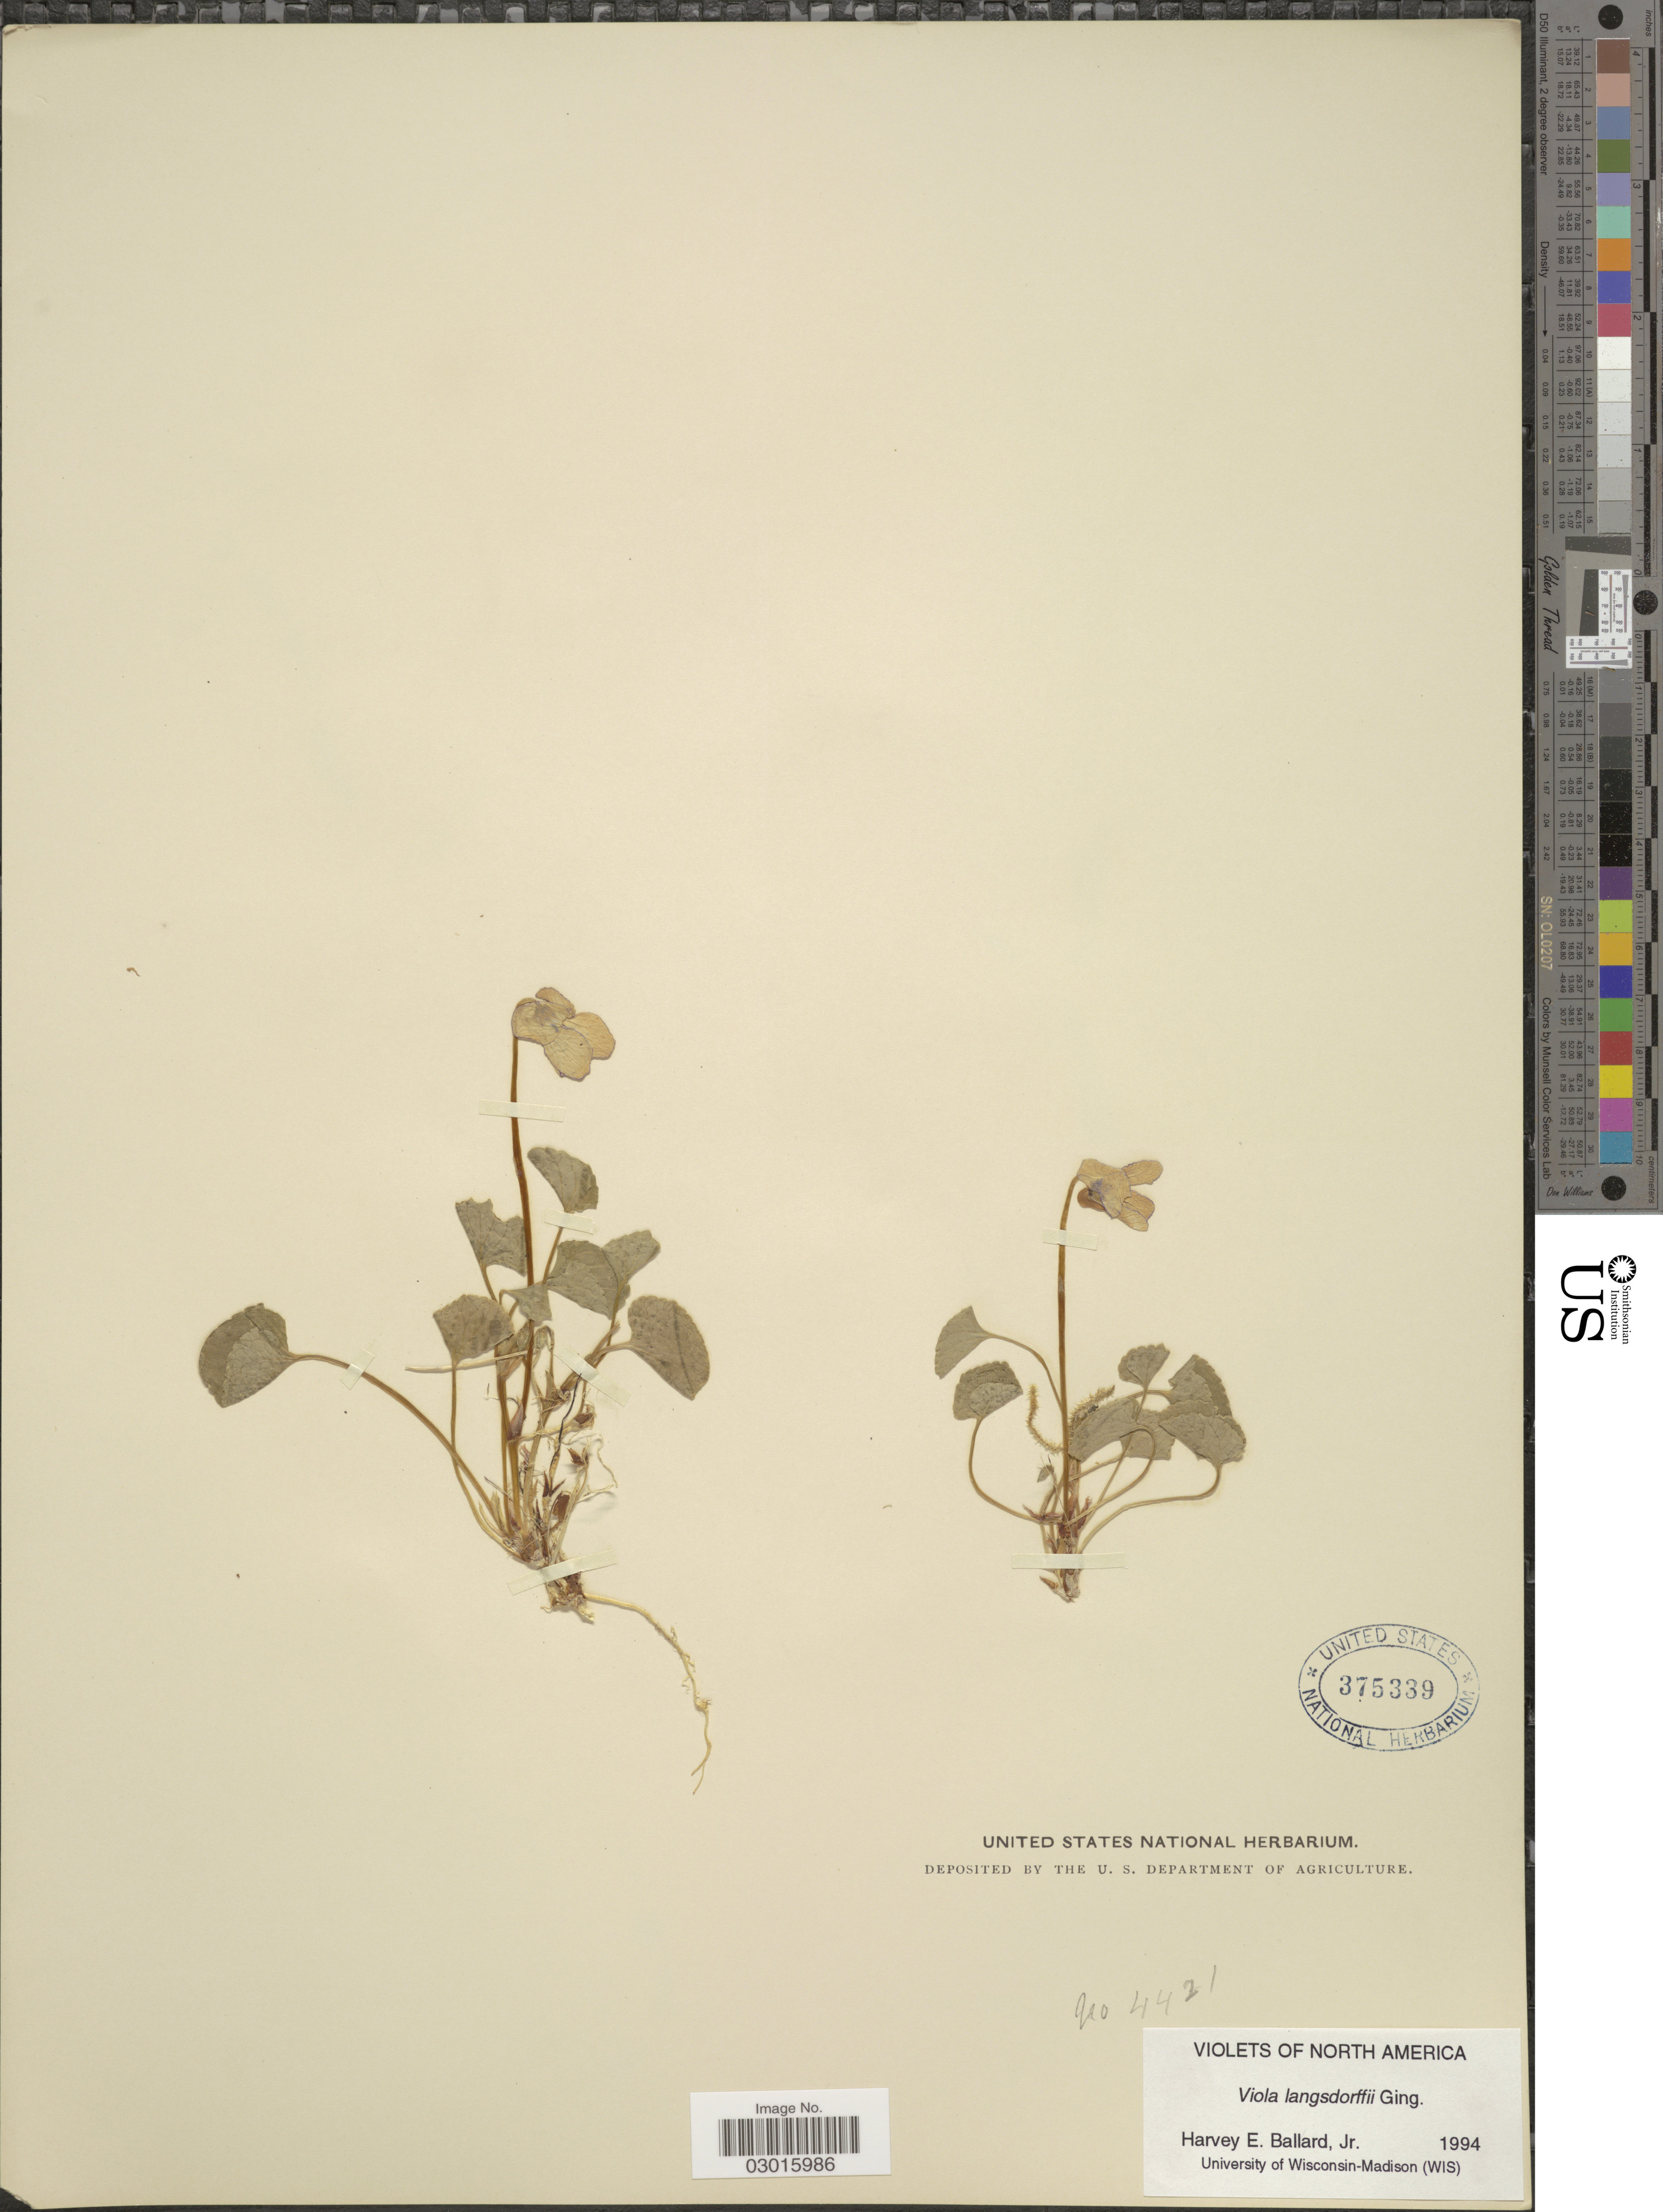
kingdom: Plantae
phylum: Tracheophyta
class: Magnoliopsida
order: Malpighiales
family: Violaceae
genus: Viola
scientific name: Viola langsdorffii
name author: Fisch. ex Ging.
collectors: H. Ballard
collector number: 4421?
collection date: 1994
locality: North America.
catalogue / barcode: US 375339